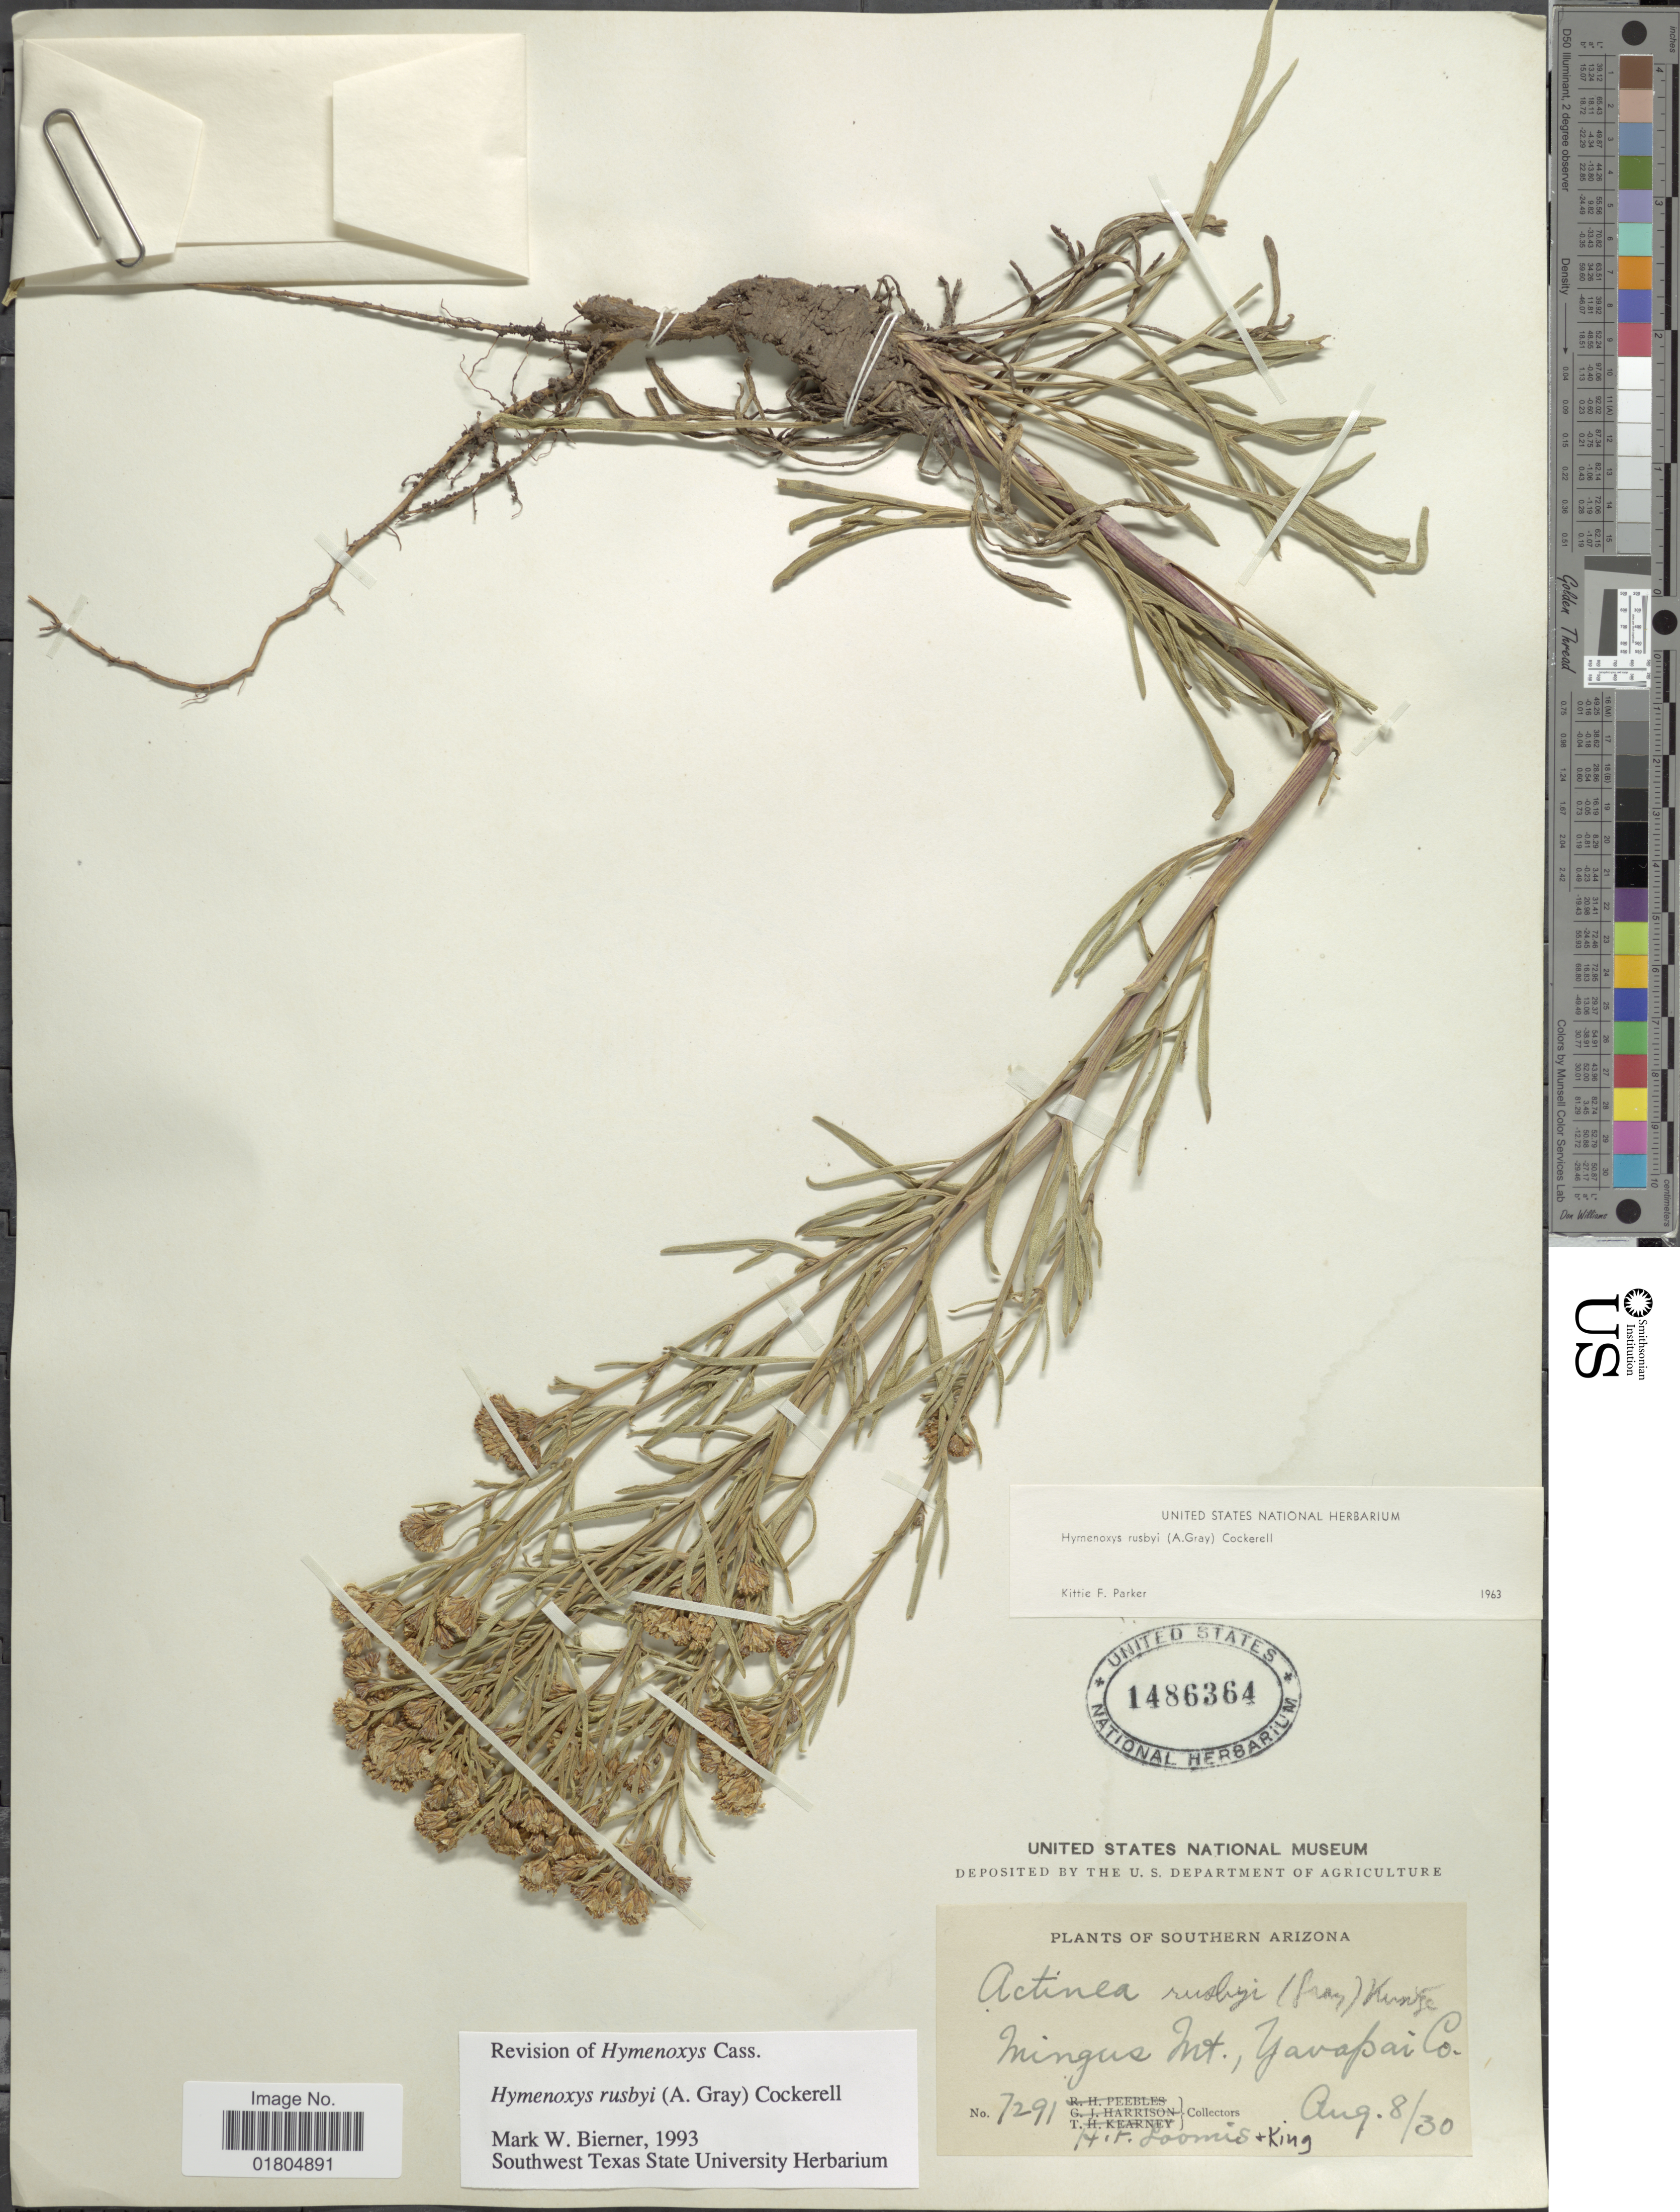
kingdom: Plantae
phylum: Tracheophyta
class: Magnoliopsida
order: Asterales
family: Asteraceae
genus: Hymenoxys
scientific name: Hymenoxys rusbyi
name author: (A. Gray) Cockerell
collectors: H. F. Loomis & King, --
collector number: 7291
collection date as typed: Transcribed d/m/y: 8/8/30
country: United States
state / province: Arizona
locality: Southern Arizona, Mingus Mt., Yavapai Co.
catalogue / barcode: US 1486364